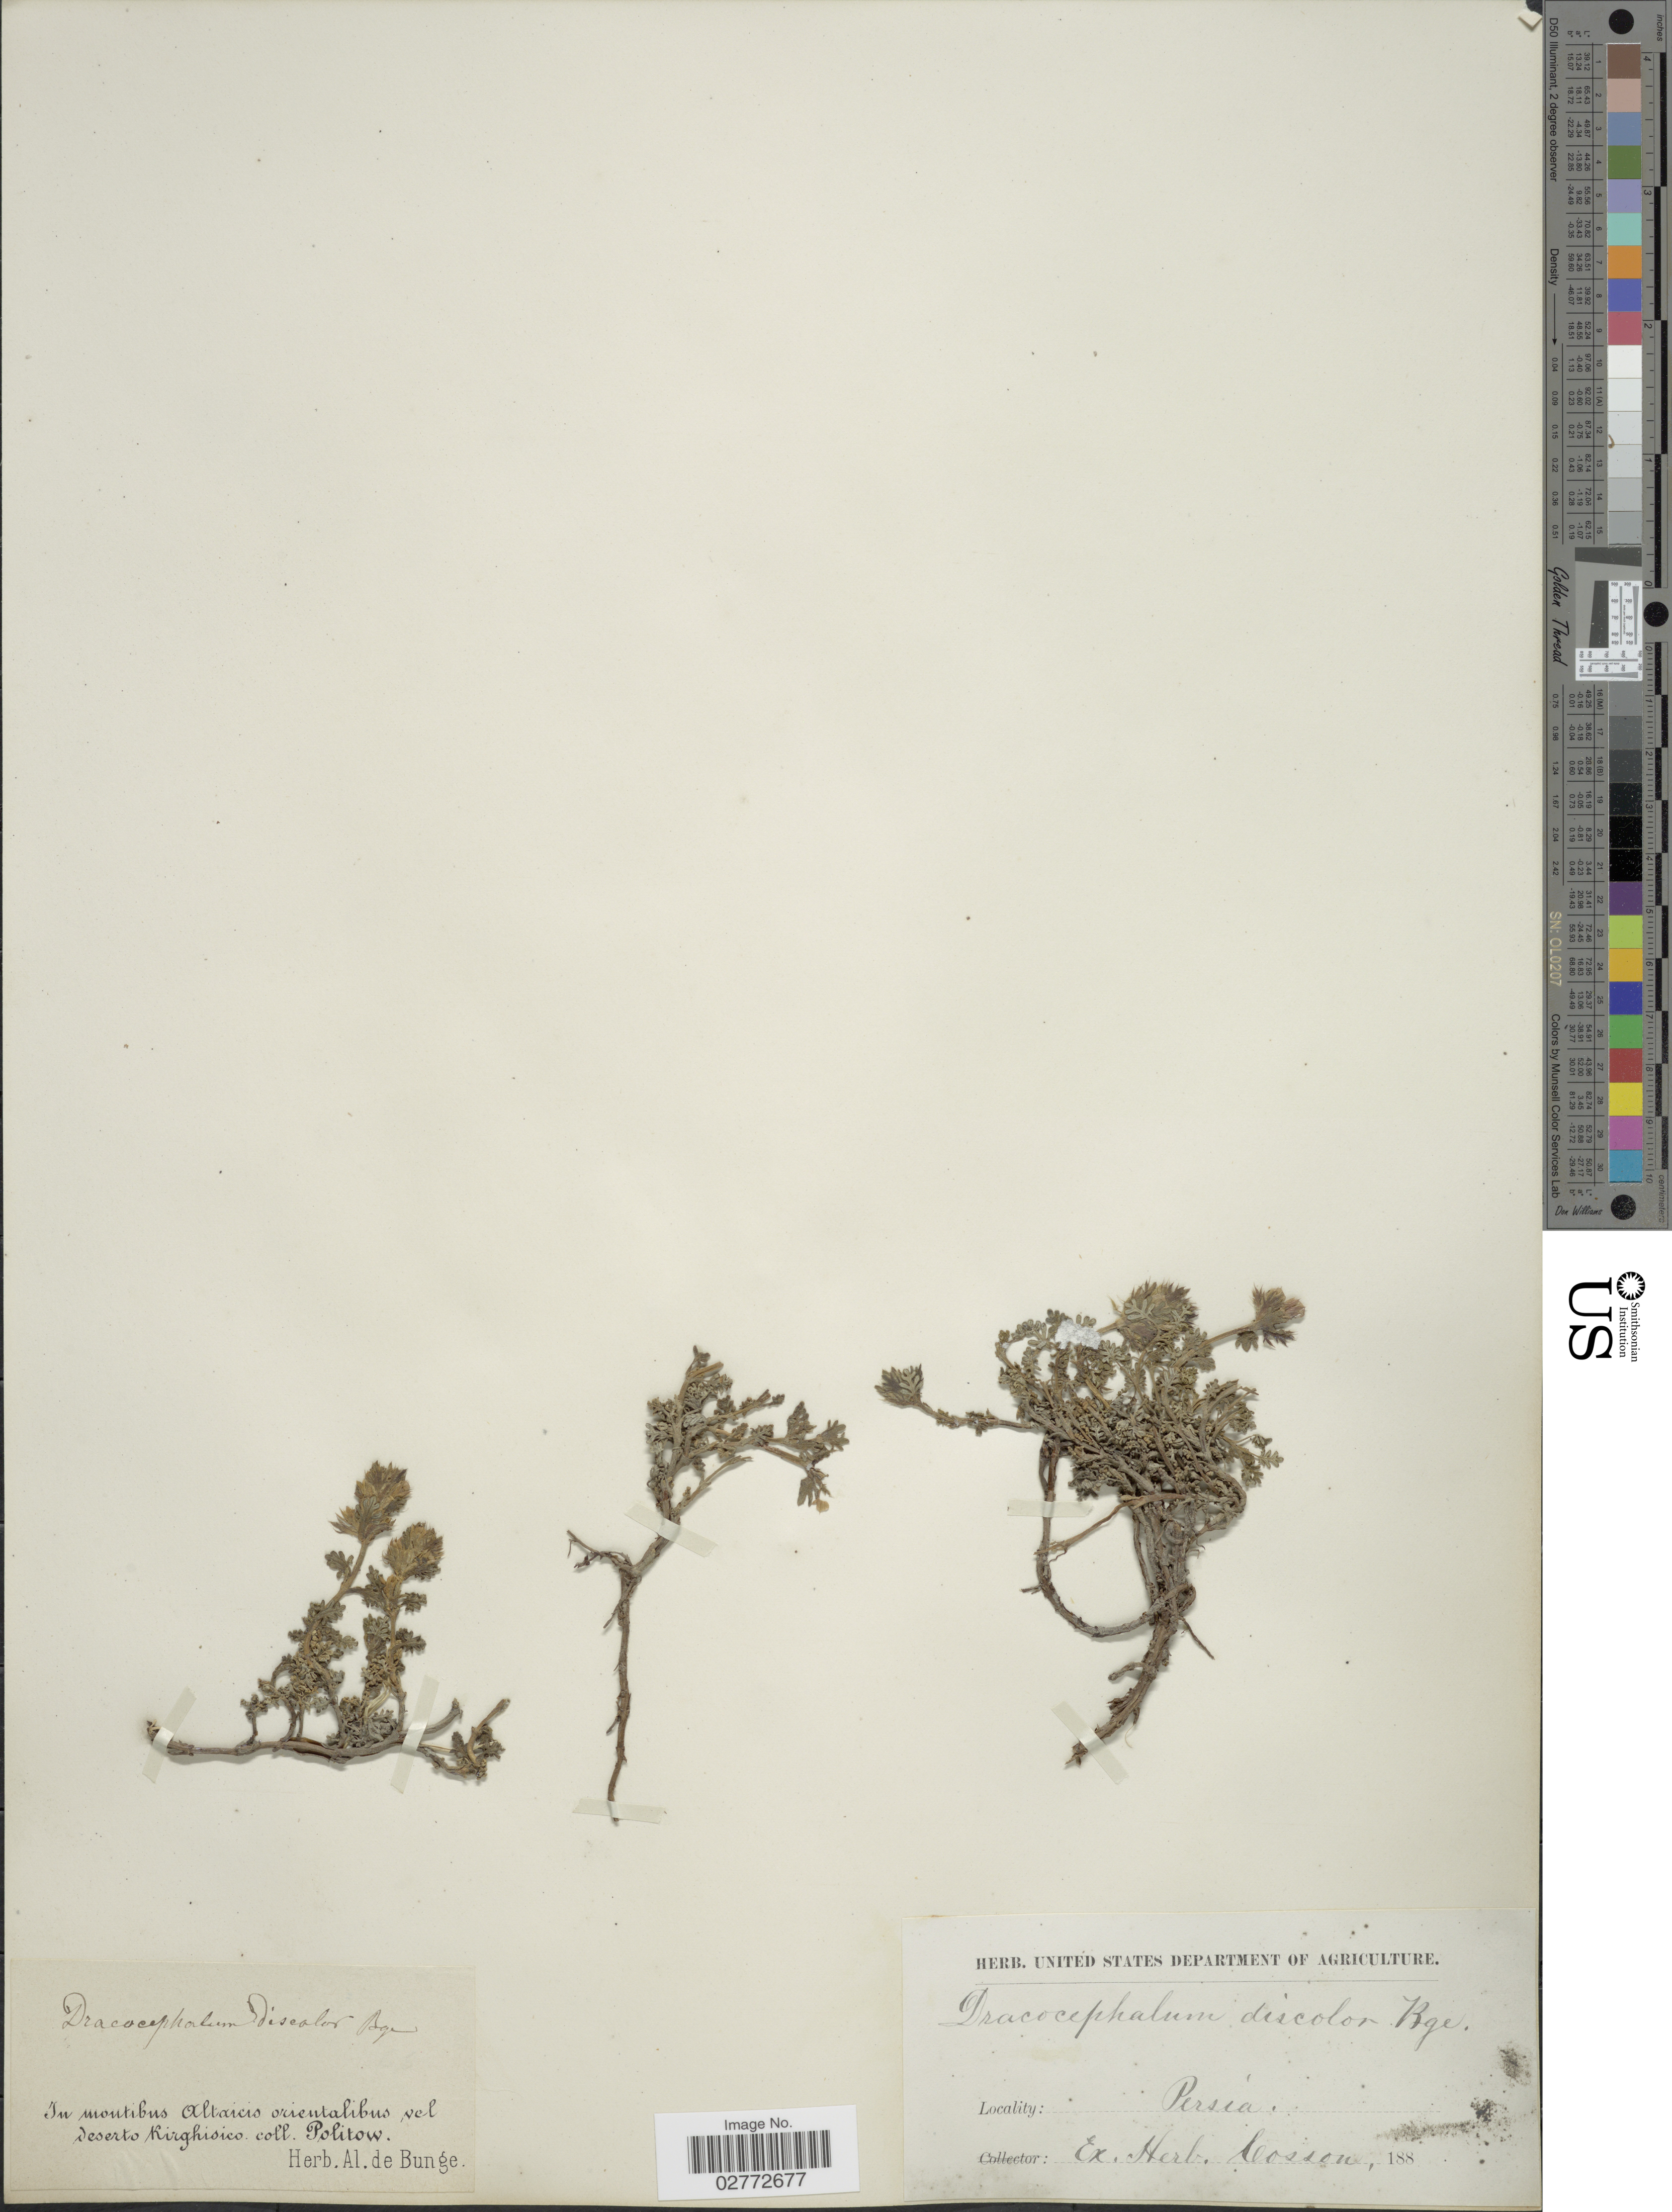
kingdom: Plantae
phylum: Tracheophyta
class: Magnoliopsida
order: Lamiales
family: Lamiaceae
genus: Dracocephalum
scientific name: Dracocephalum discolor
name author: Bunge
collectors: -. Politow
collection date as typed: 188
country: Kyrgyzstan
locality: In montibus Altaicis orientalibus vel deserto Kirghisico. Persia.